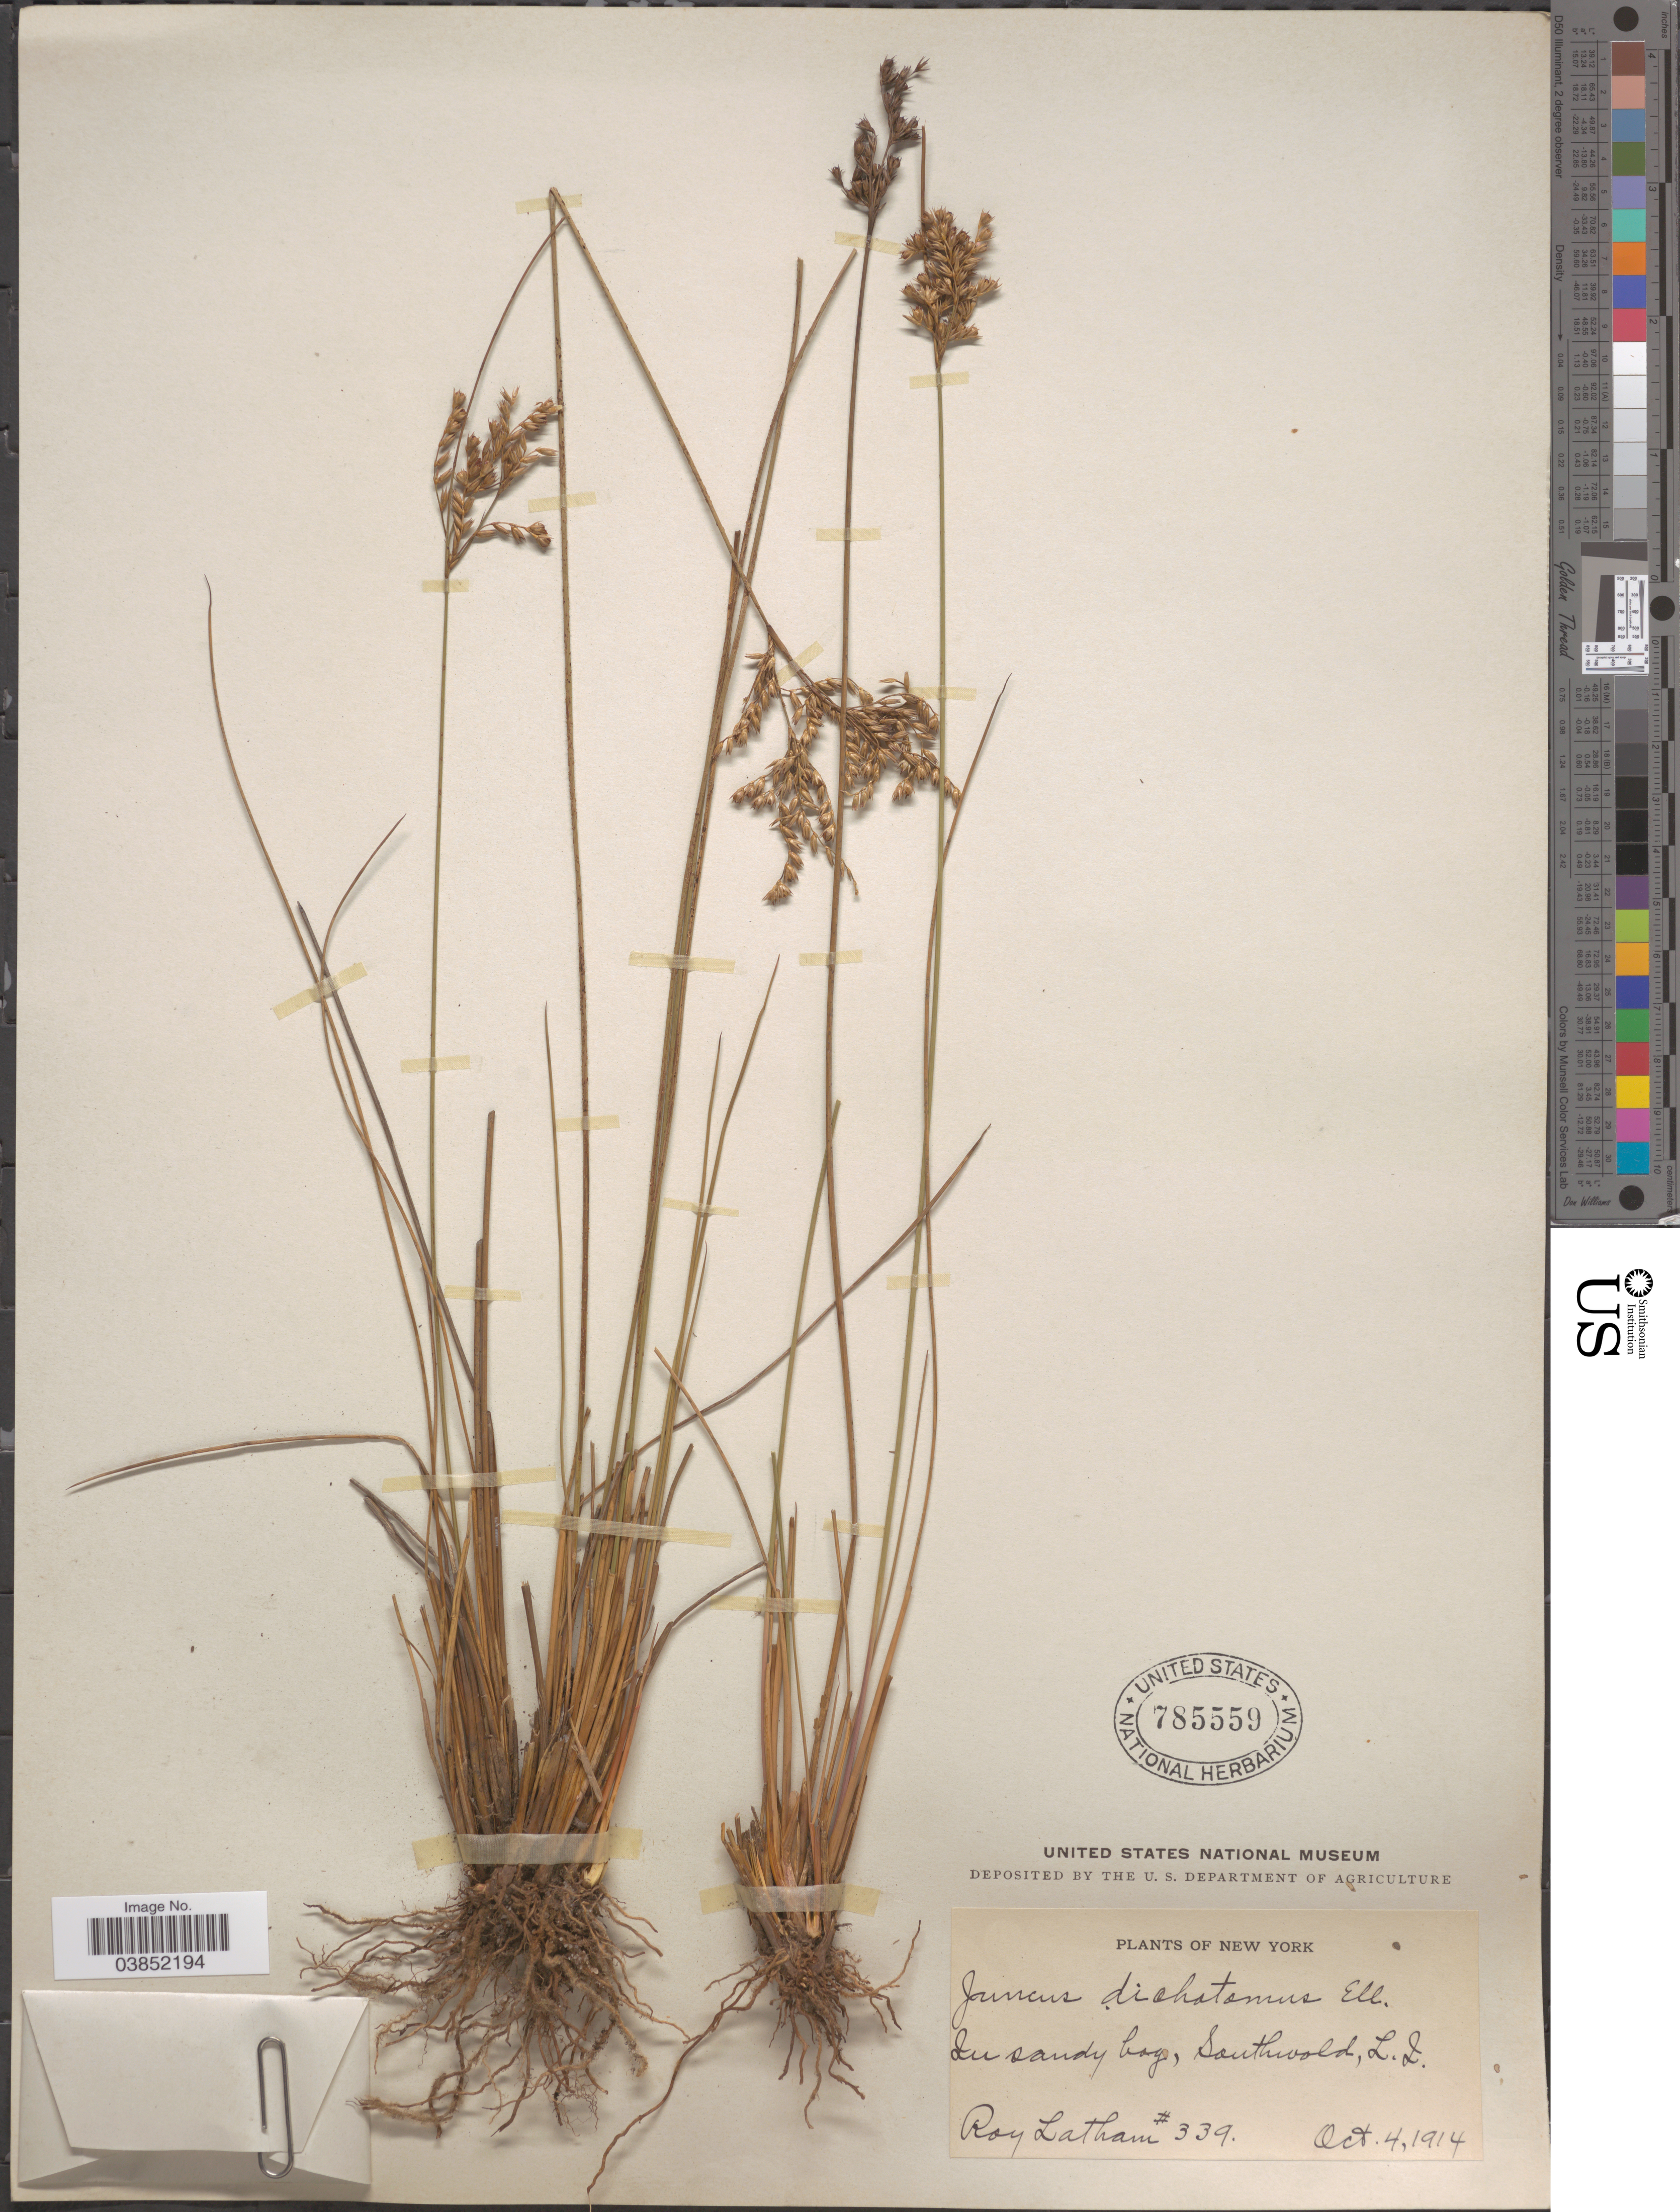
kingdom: Plantae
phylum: Tracheophyta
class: Liliopsida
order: Poales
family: Juncaceae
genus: Juncus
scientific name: Juncus dichotomus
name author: Elliott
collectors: R. Latham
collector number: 339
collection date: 1914-10-04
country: United States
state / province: New York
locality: Southwold, L. I.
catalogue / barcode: US 785559